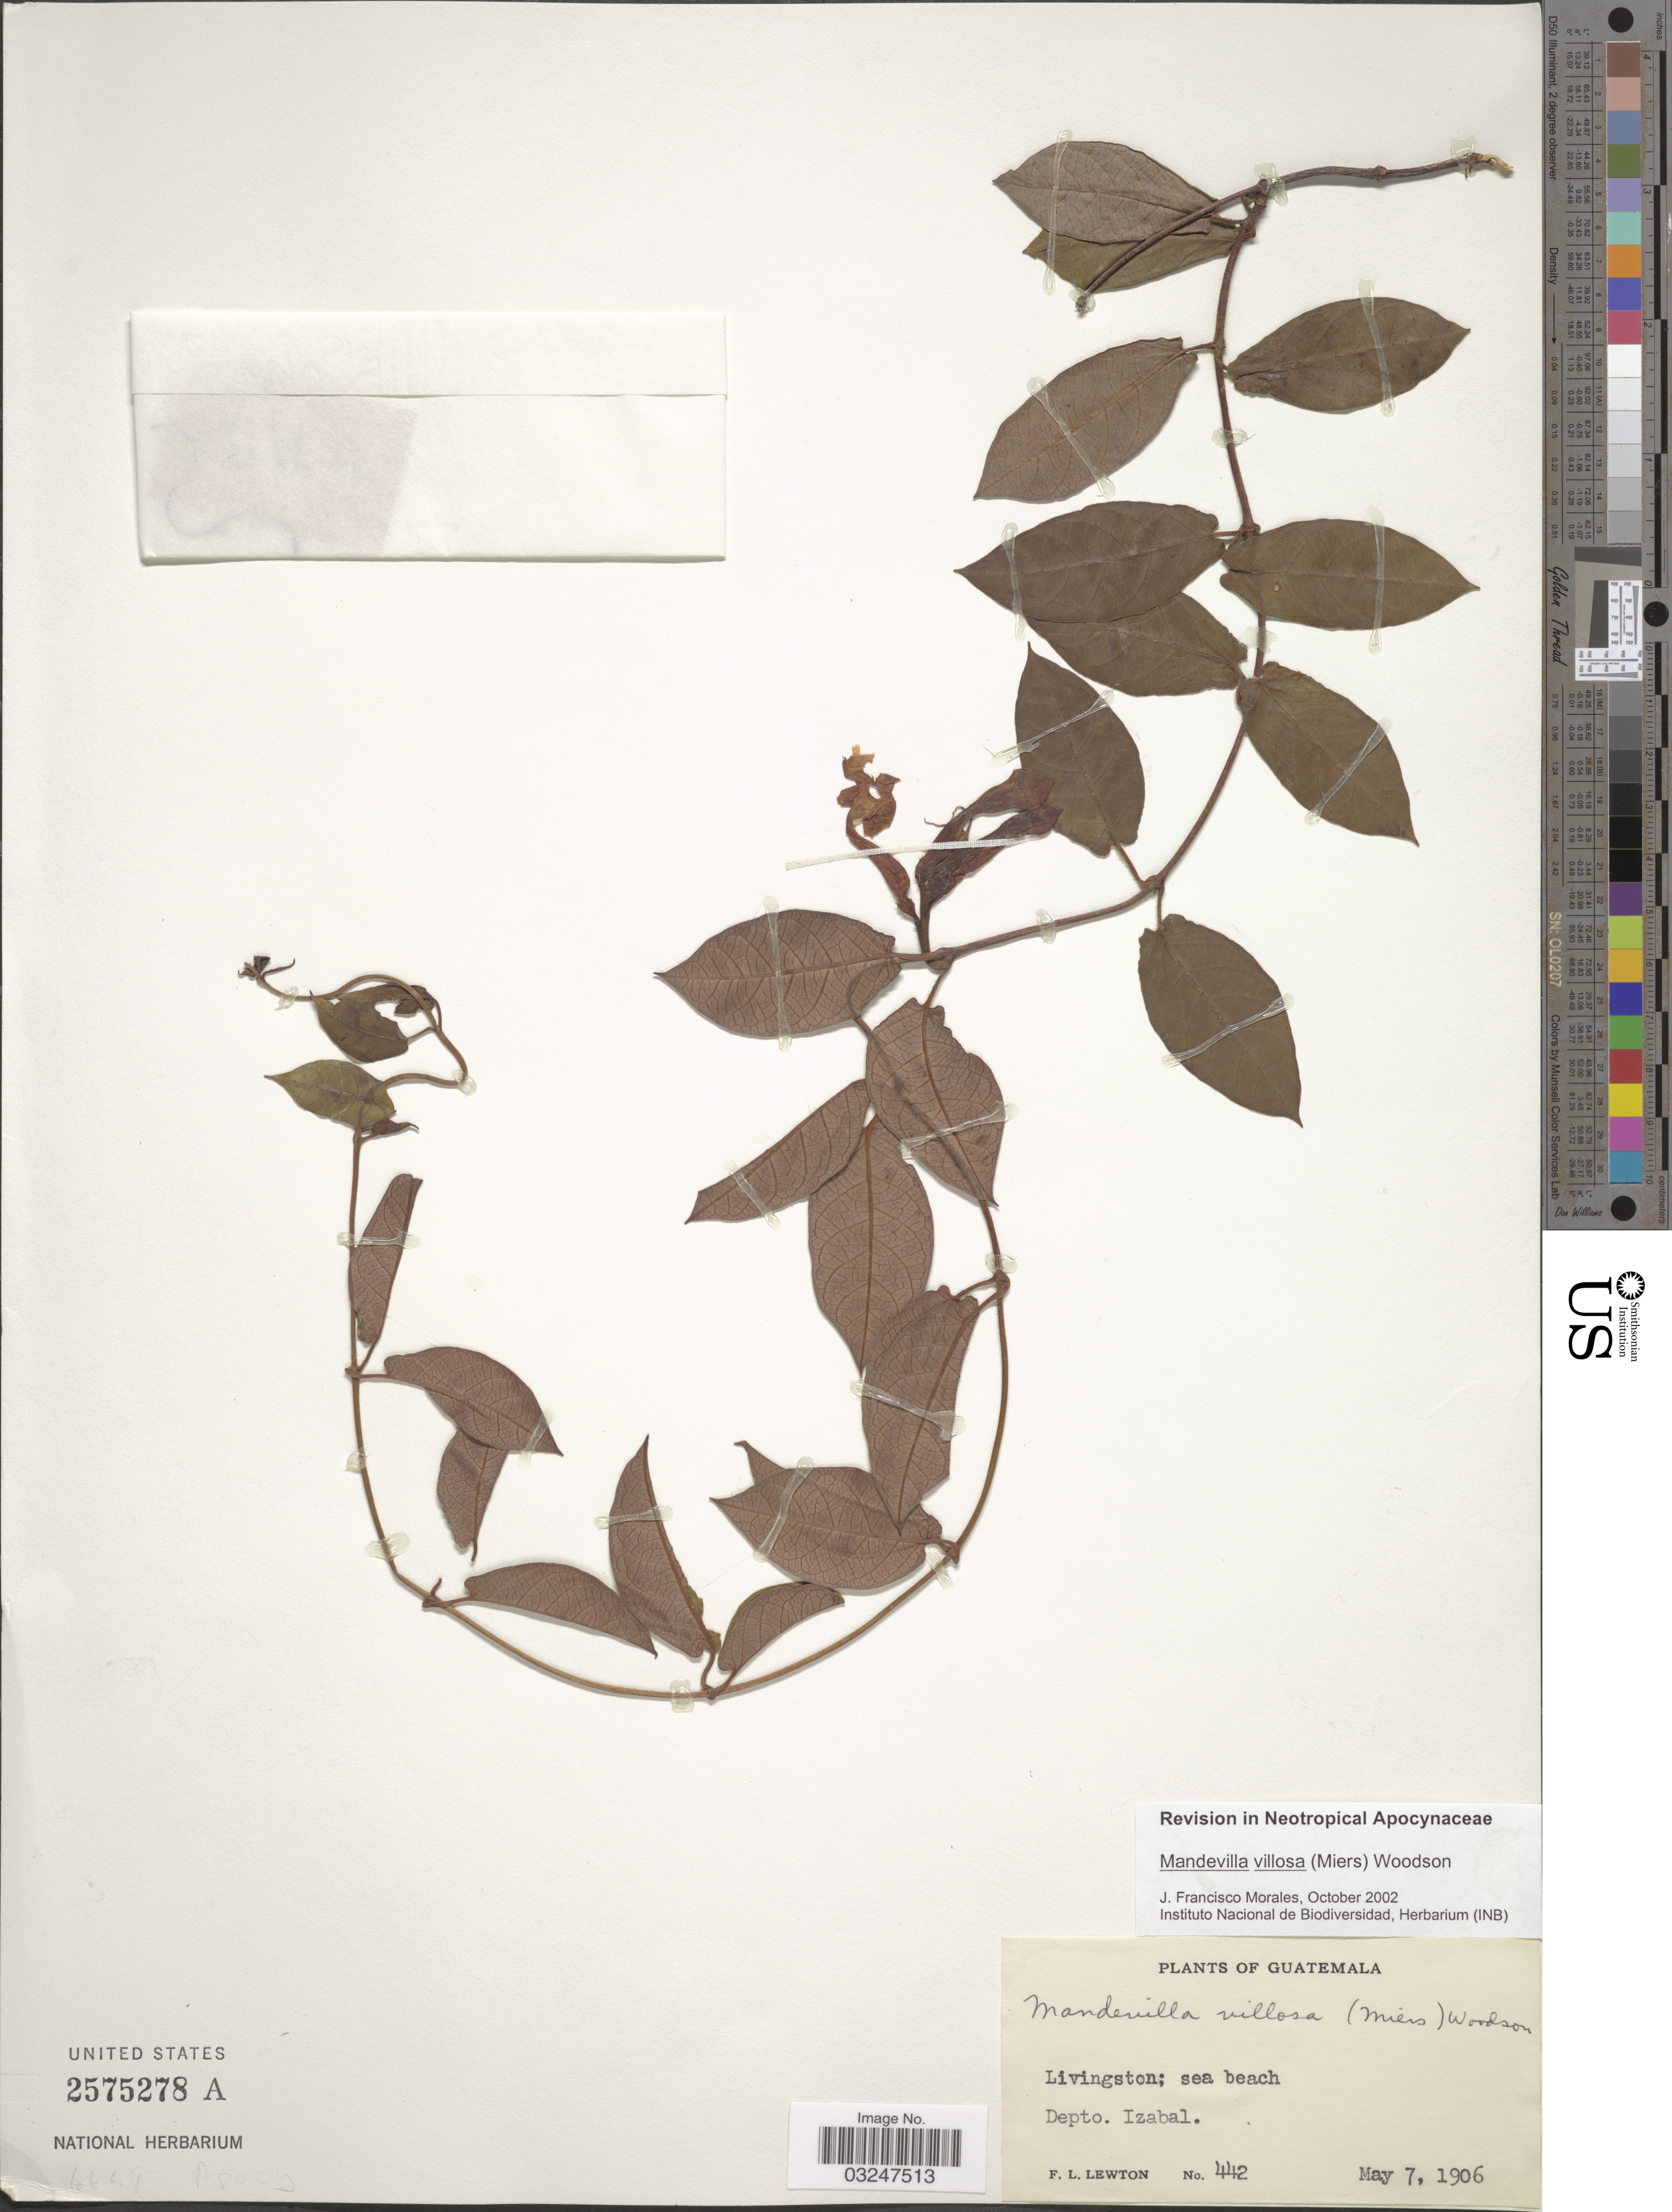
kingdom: Plantae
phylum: Tracheophyta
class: Magnoliopsida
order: Gentianales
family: Apocynaceae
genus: Mandevilla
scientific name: Mandevilla villosa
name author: (Miers) Woodson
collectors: F. L. Lewton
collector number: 442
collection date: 1906-05-07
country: Guatemala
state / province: Izabal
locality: Livingstone; sea beach, Depto. Izabal.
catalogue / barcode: US 2575278A